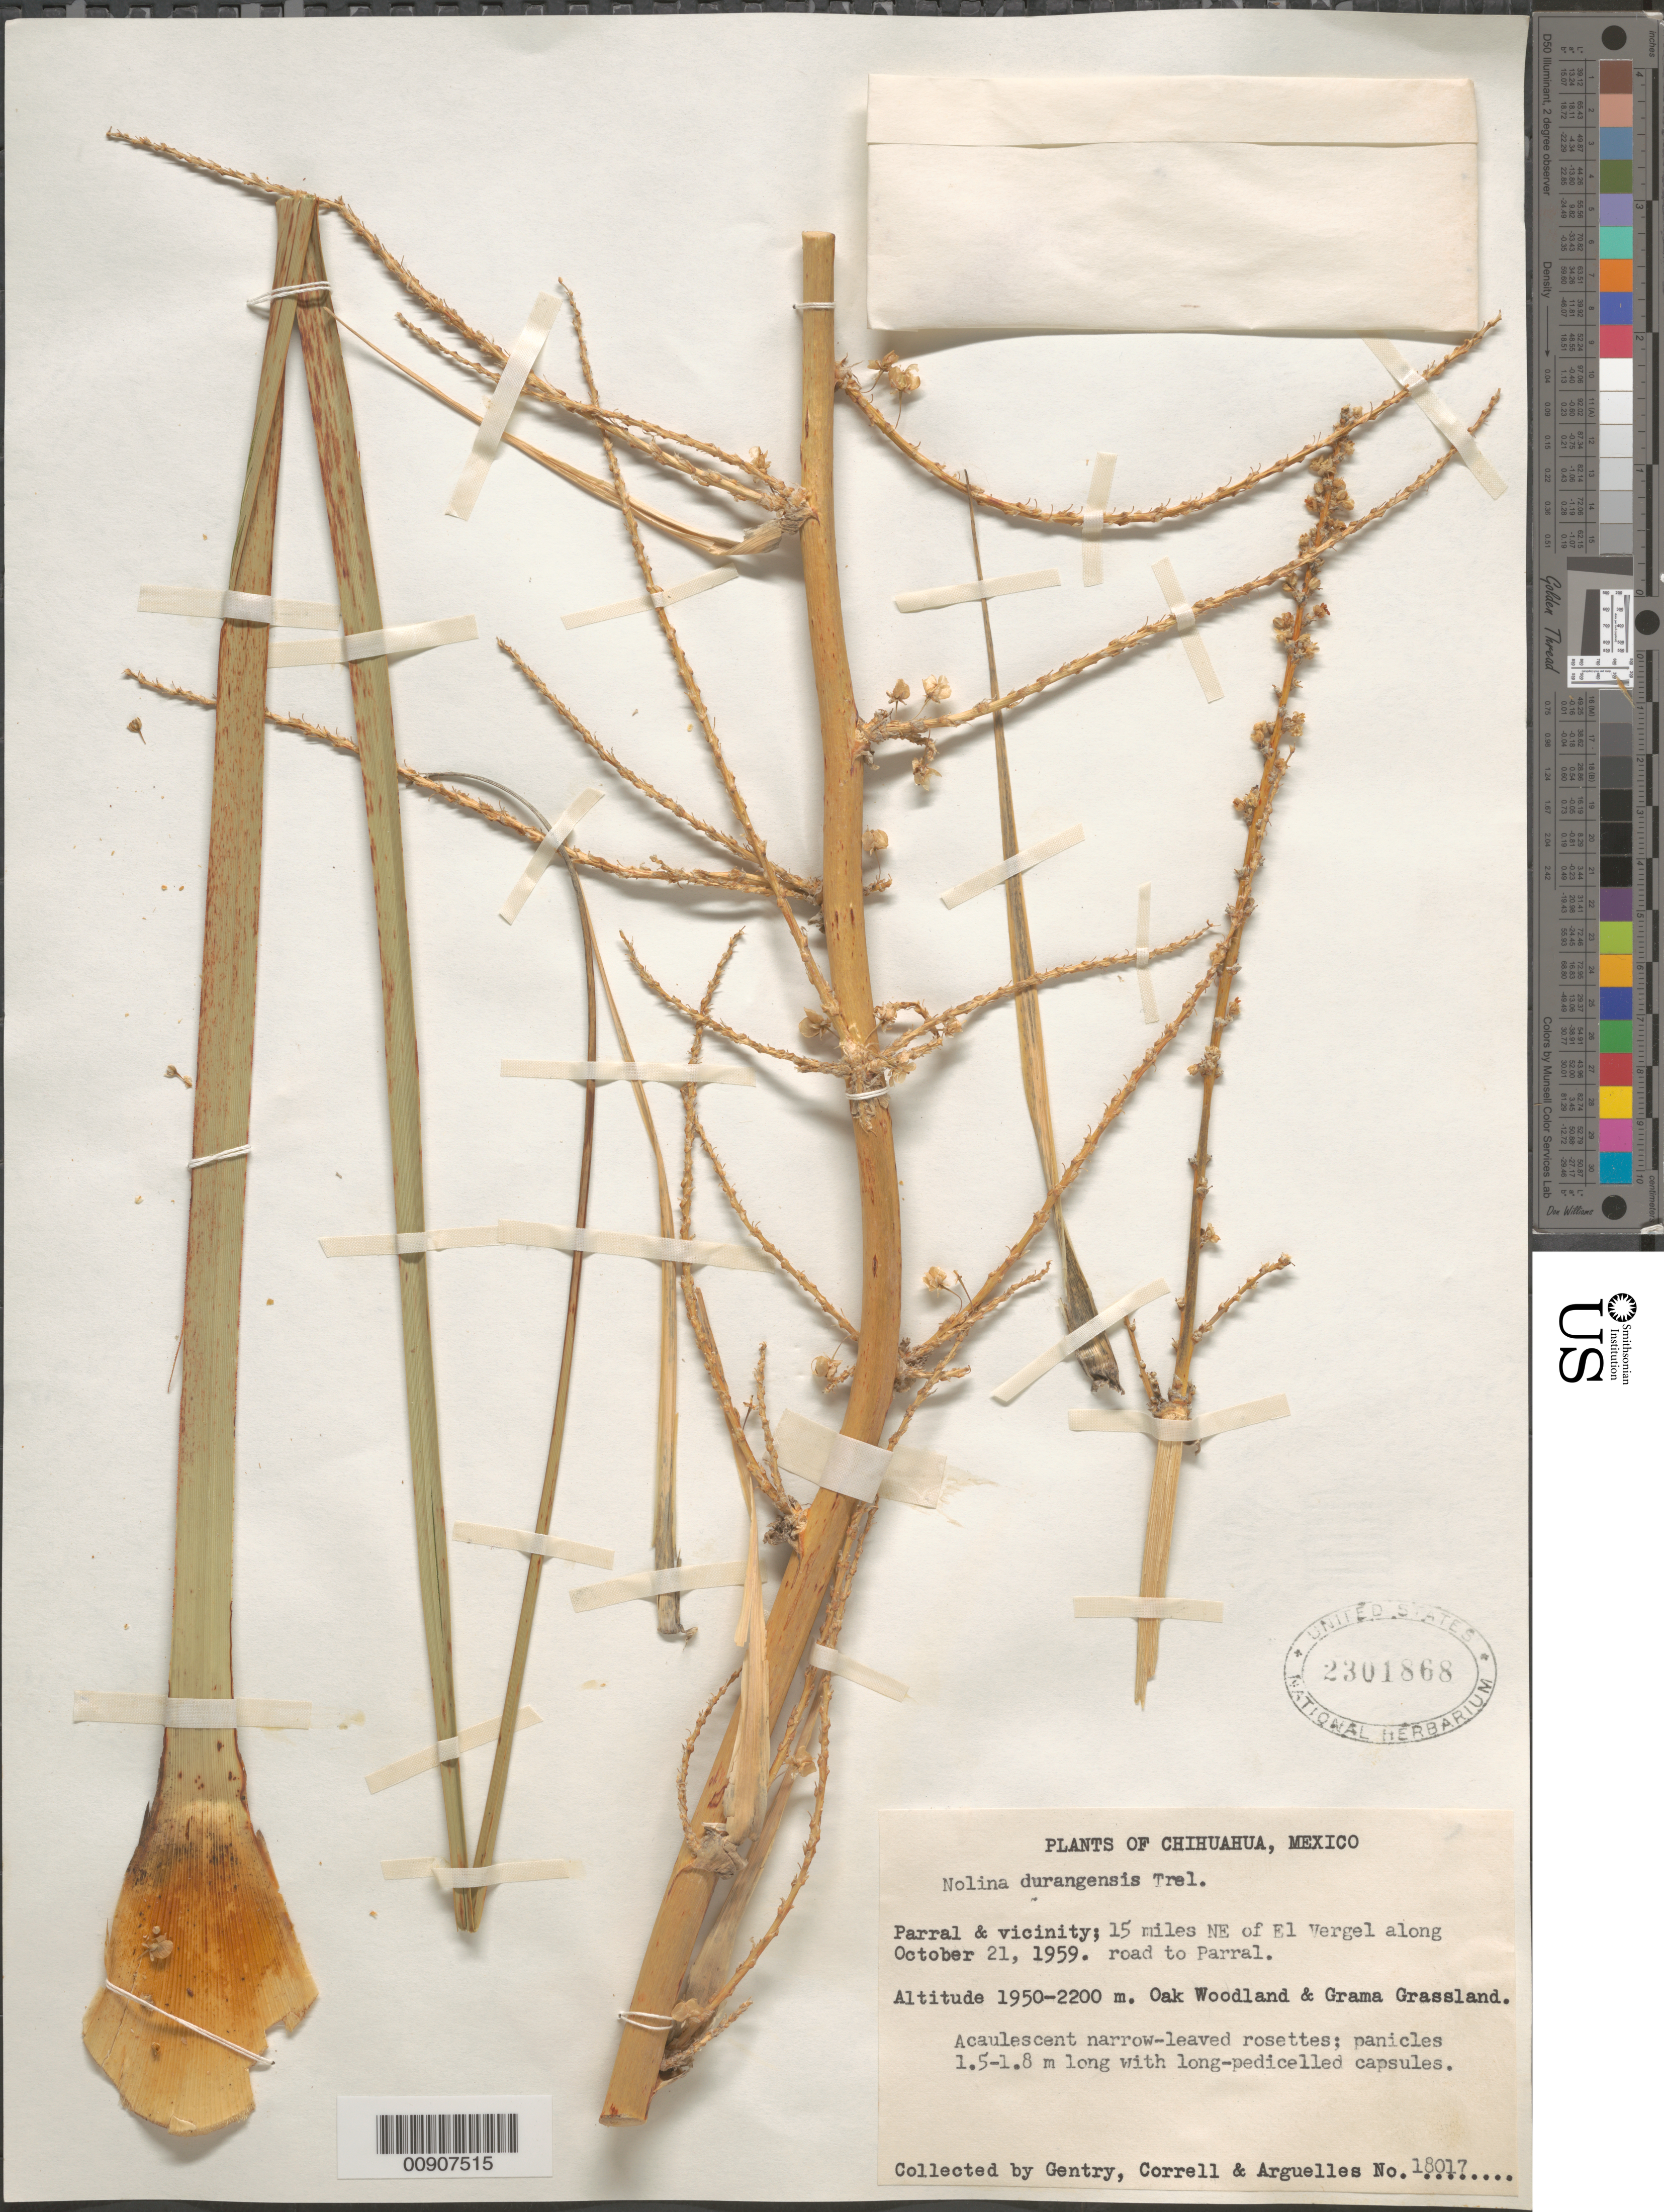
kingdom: Plantae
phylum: Tracheophyta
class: Liliopsida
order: Asparagales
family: Asparagaceae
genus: Nolina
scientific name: Nolina durangensis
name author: Trel.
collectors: Gentry, --, -- Correll & Arguelles, --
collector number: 18017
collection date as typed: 21 Oct 1959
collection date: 1959-10-21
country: Mexico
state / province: Chihuahua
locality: Chihuahua: Parral & vicinity; 15 miles NE of El Vergel along road to Parral.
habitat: Oak Woodland & Grama Grassland.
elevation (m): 2200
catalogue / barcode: US 2301868